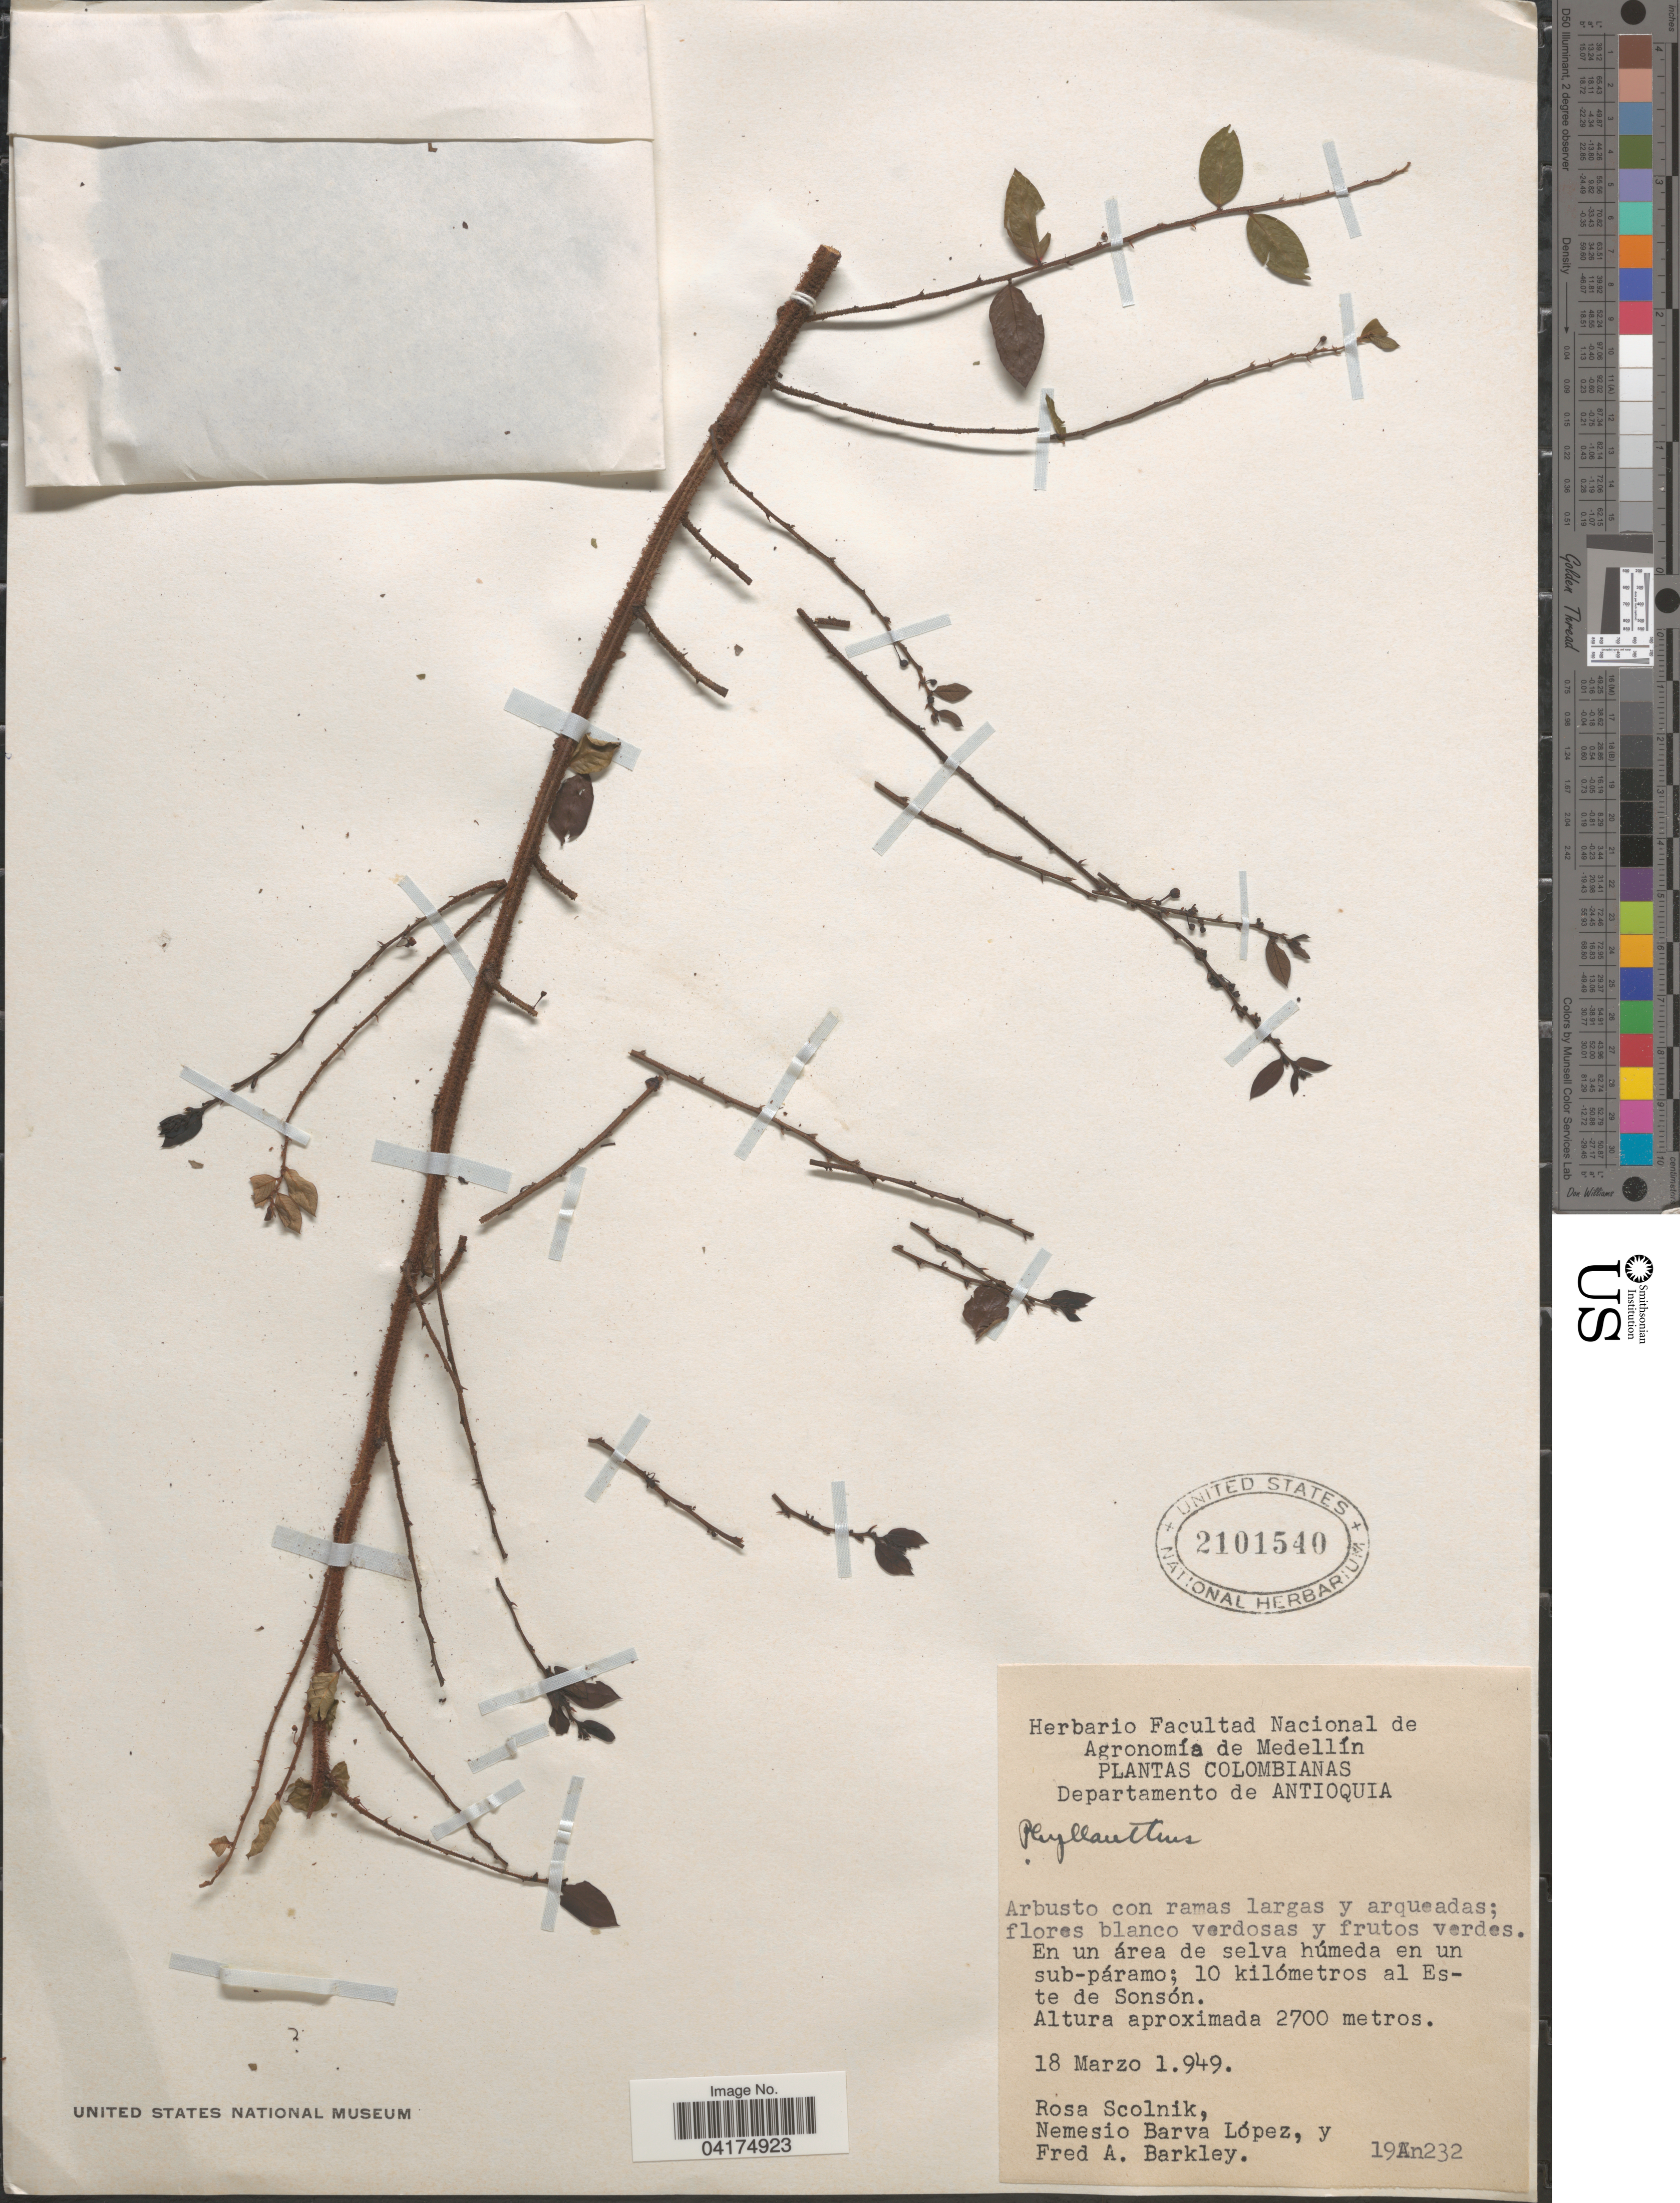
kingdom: Plantae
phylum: Tracheophyta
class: Magnoliopsida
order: Malpighiales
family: Phyllanthaceae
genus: Phyllanthus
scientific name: Phyllanthus sp.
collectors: R. Scolnik, N. Lopez & F. A. Barkley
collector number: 19An232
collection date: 1949-03-18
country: Colombia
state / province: Antioquia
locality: Departamento de Antioquia. 10 kilómetros al Este de Sonsón.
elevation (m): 2700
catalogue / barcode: US 2101540